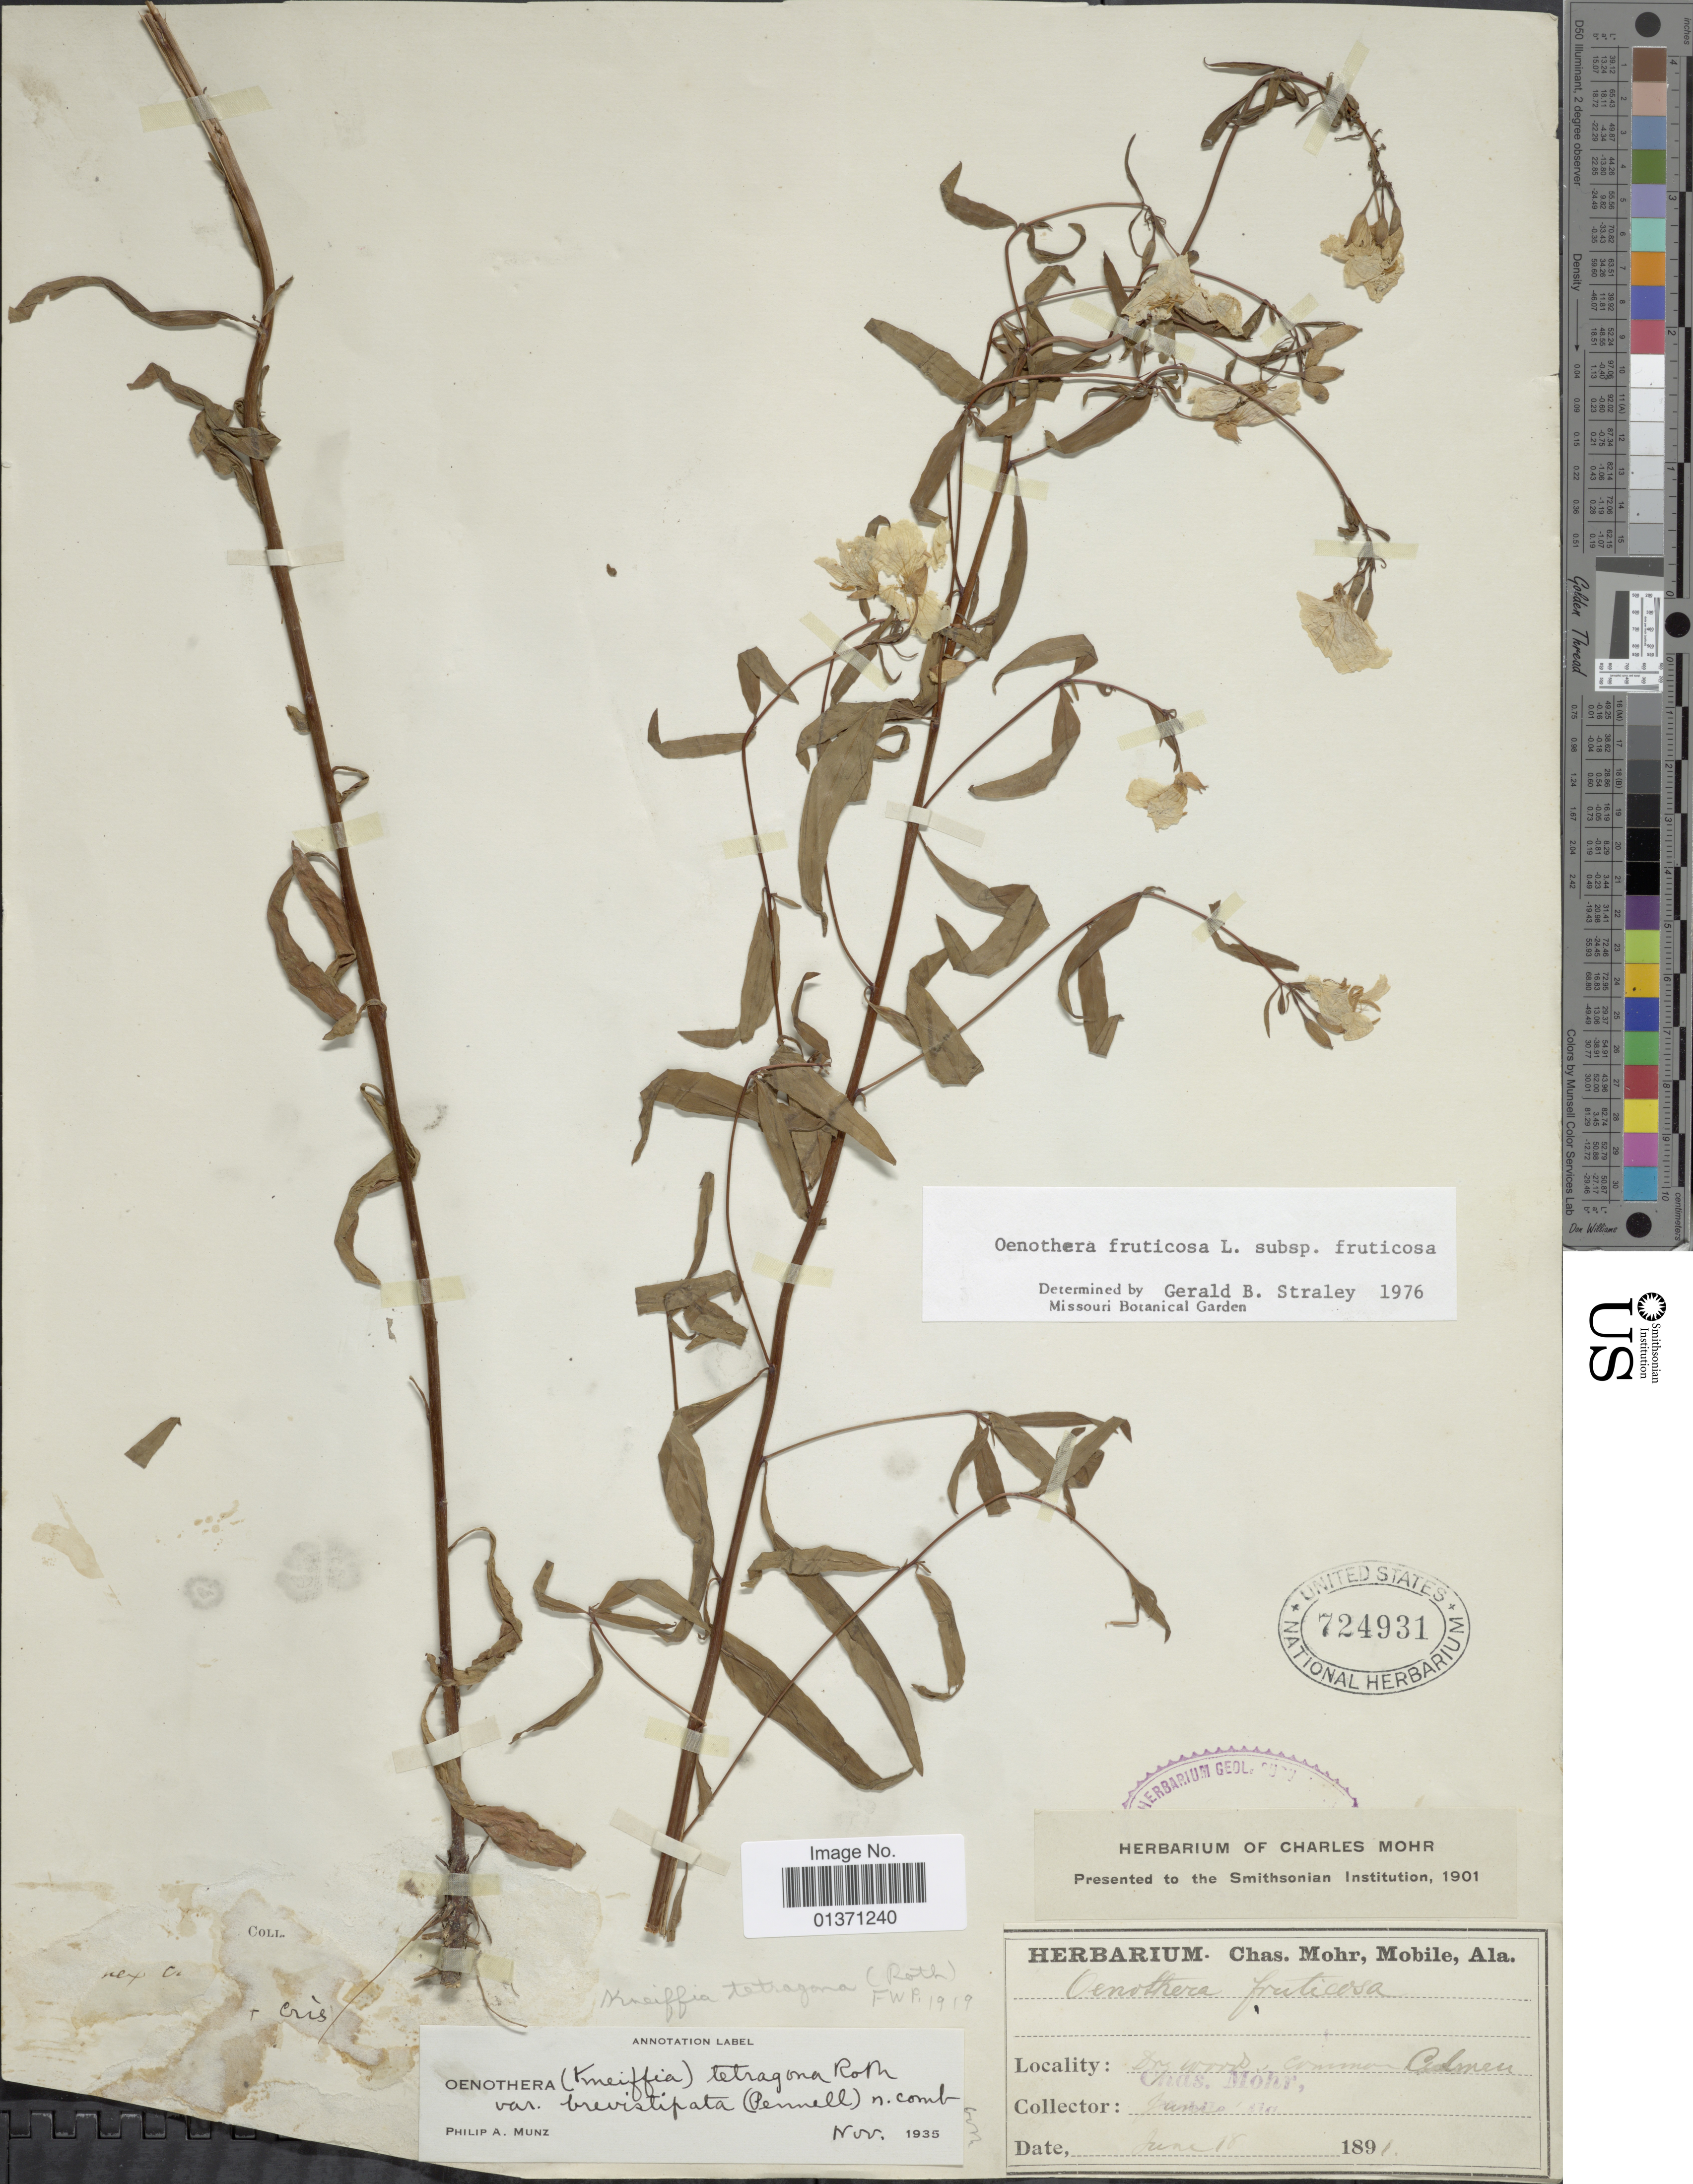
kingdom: Plantae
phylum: Tracheophyta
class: Magnoliopsida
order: Myrtales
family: Onagraceae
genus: Oenothera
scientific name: Oenothera fruticosa subsp. fruticosa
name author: L.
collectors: Mohr, C. T. (herbarium)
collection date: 1891-06-18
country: United States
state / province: Alabama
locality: Dry woods, common Culman.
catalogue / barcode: US 724931